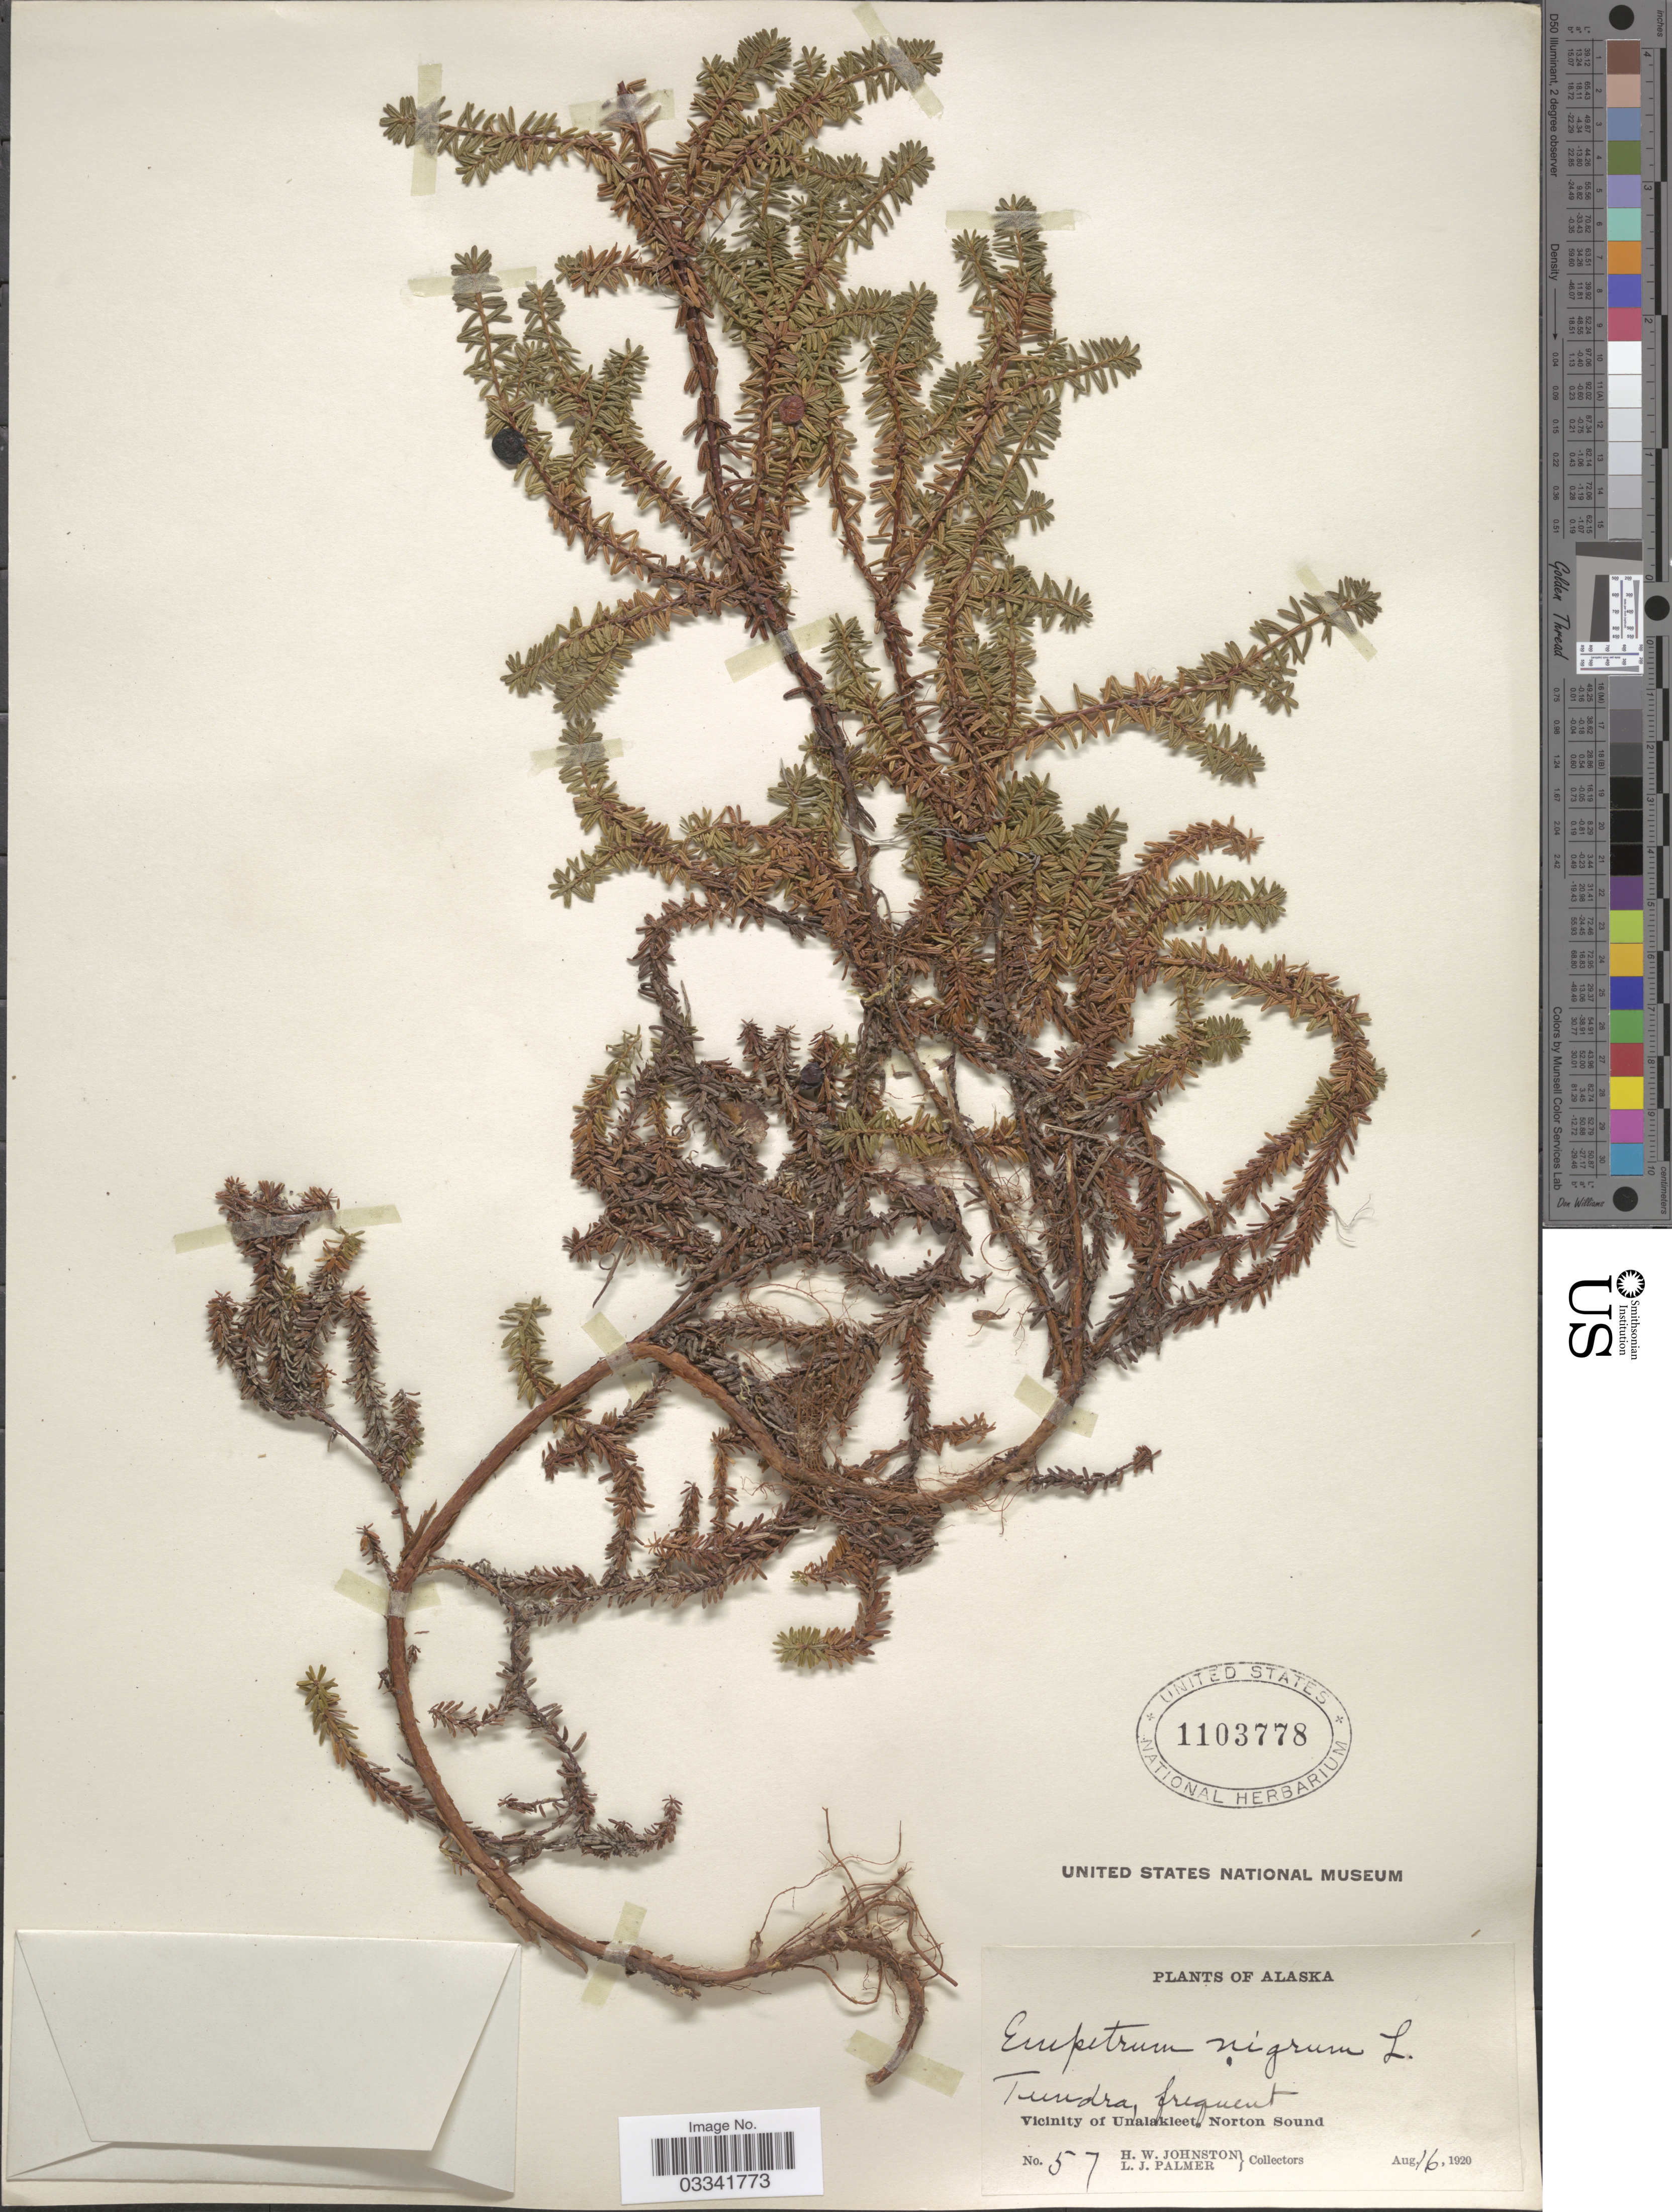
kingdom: Plantae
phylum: Tracheophyta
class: Magnoliopsida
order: Ericales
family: Ericaceae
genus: Empetrum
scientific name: Empetrum nigrum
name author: L.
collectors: H. W. Johnston & L. J. Palmer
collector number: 57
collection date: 1920-08-16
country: United States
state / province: Alaska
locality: Vicinity of Unalakleet, Norton Sound.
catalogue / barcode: US 1103778